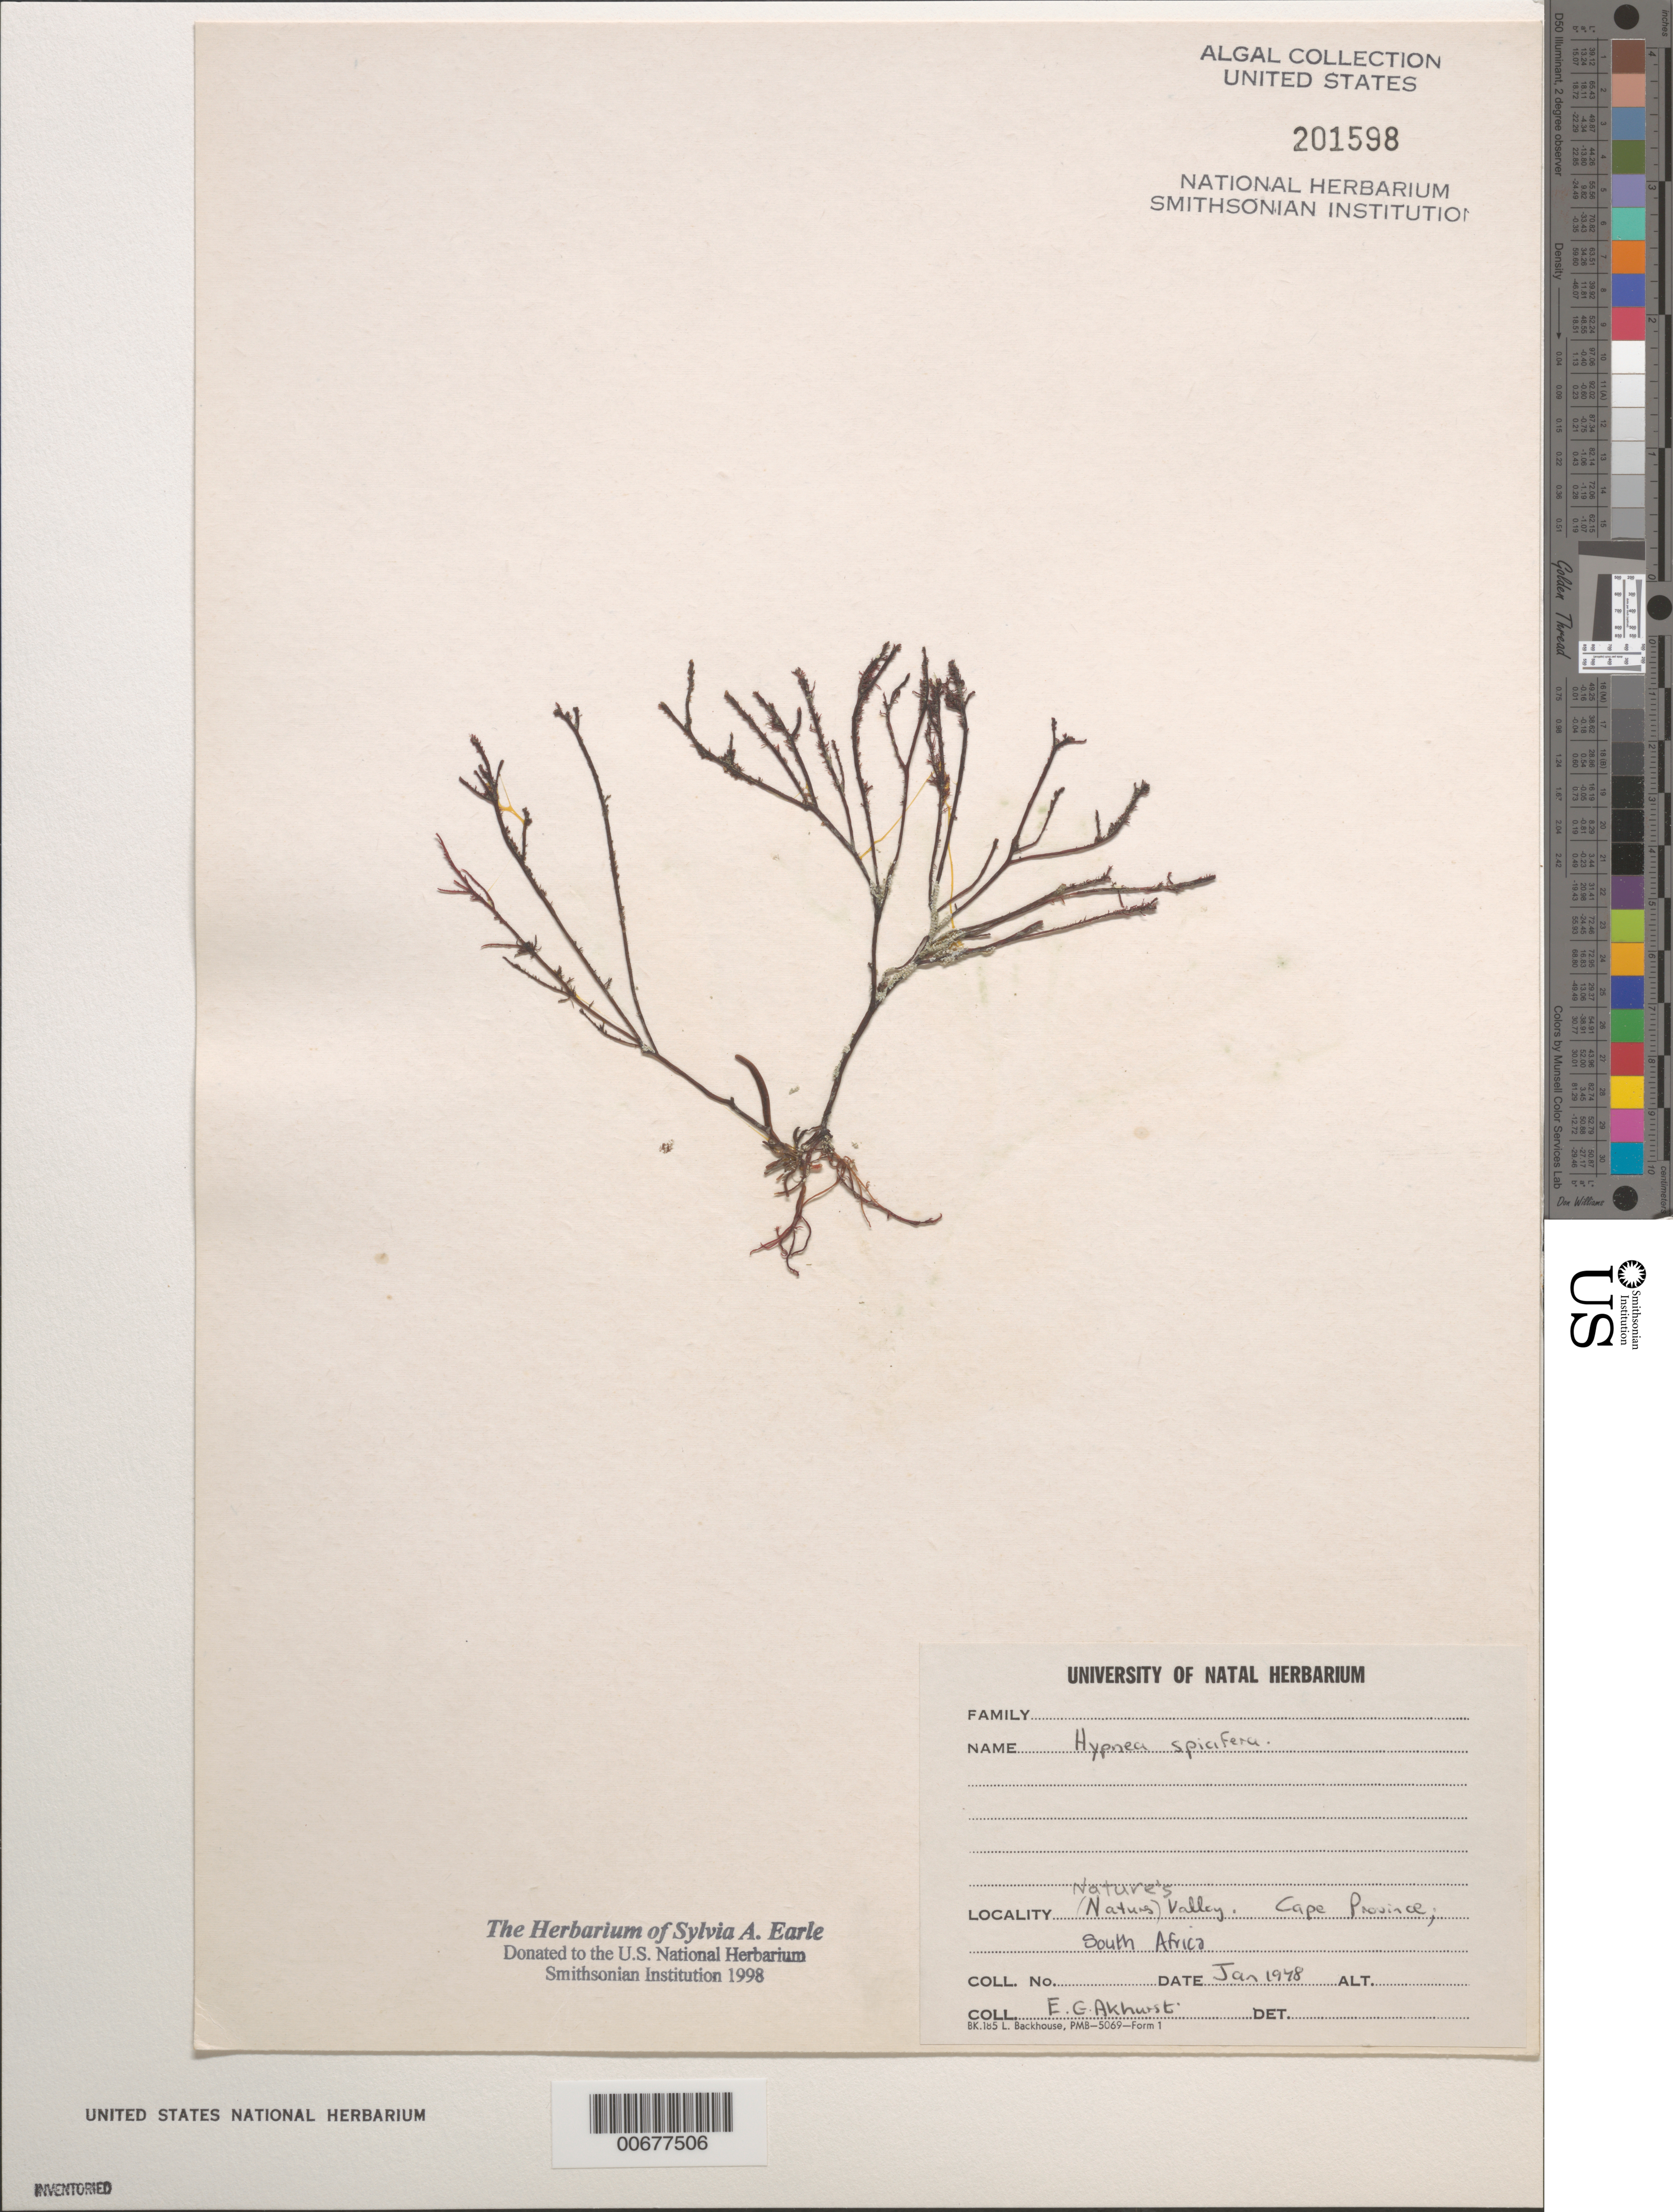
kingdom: Plantae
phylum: Rhodophyta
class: Florideophyceae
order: Gigartinales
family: Cystocloniaceae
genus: Hypnea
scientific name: Hypnea spicifera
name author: Harv.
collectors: E. Akhurst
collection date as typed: Jan 1978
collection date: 1978-01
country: South Africa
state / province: Western Cape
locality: Natures Valley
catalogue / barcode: US 201598